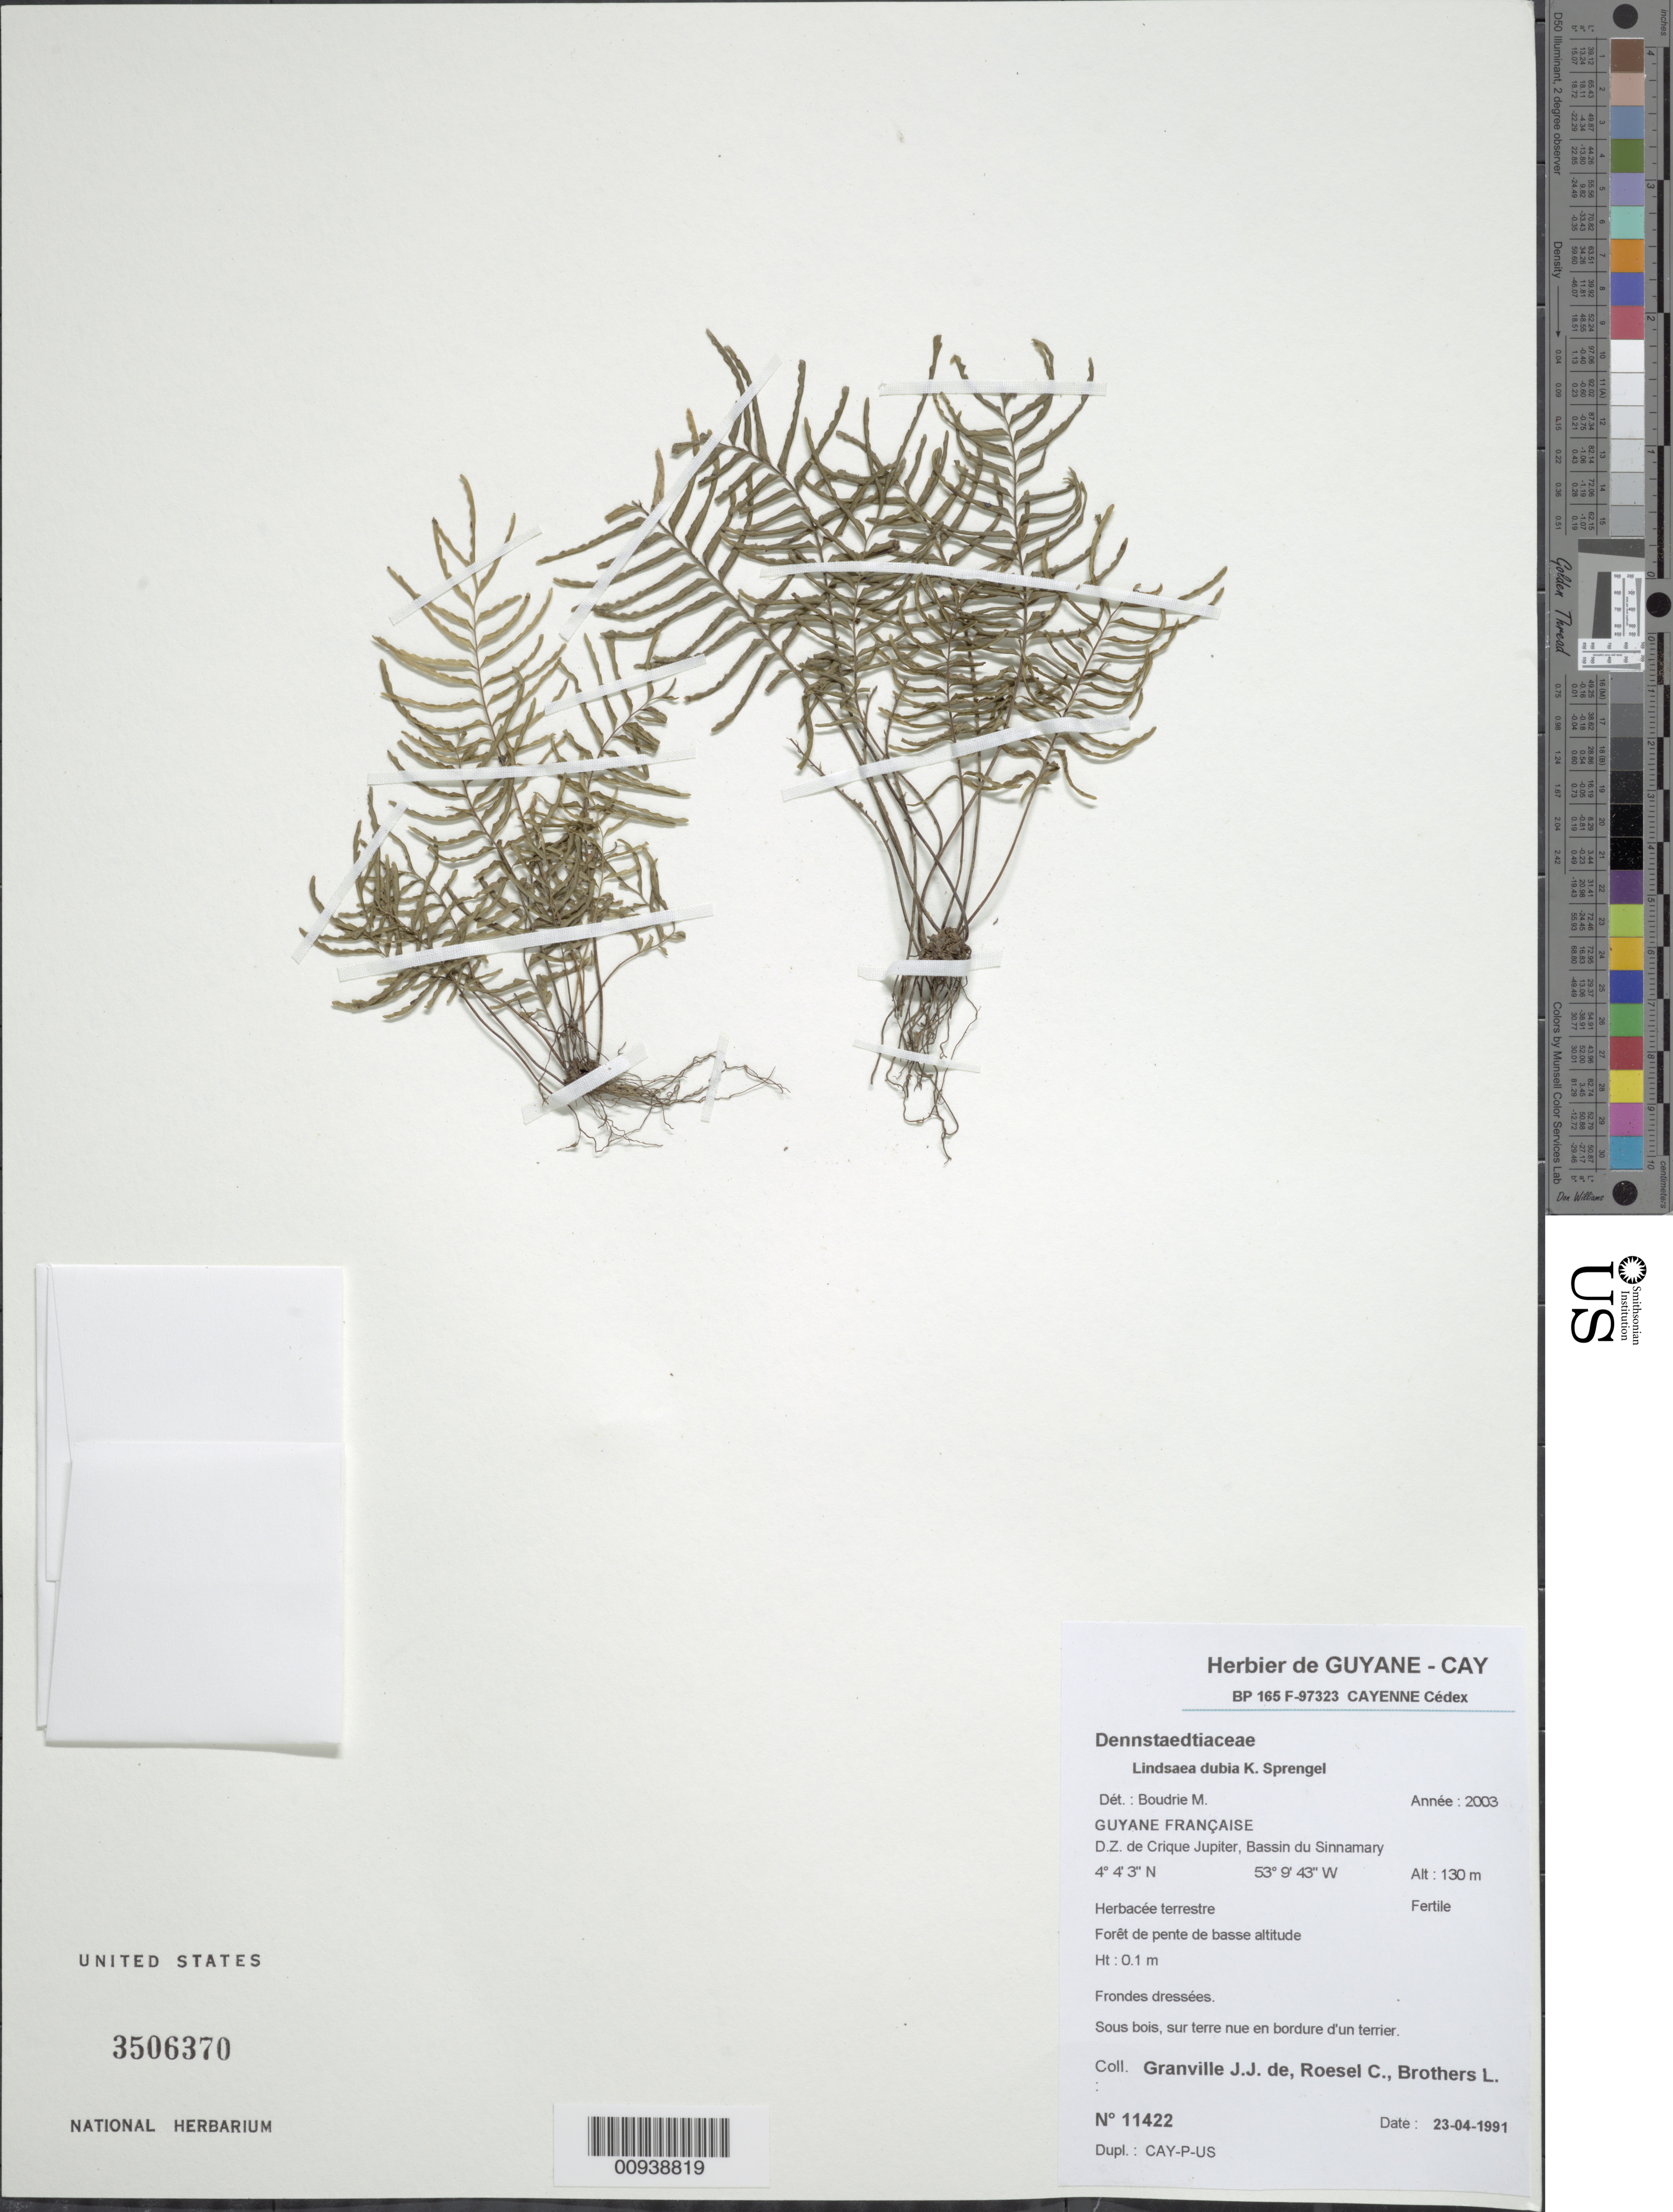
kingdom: Plantae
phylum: Tracheophyta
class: Polypodiopsida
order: Polypodiales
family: Lindsaeaceae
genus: Lindsaea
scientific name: Lindsaea dubia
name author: Spreng.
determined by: Boudrie, M.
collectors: J.-J. de Granville, C. S. Roesel & L. Brothers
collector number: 11422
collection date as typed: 23-Apr-91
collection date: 1991-04-23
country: French Guiana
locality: D.Z. de Crique Jupiter, Bassin du Sinnamary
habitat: Forêt de pente de basse altitude; sous bois sur terre nue en bordure d'un terrier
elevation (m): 130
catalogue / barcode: US 3506370